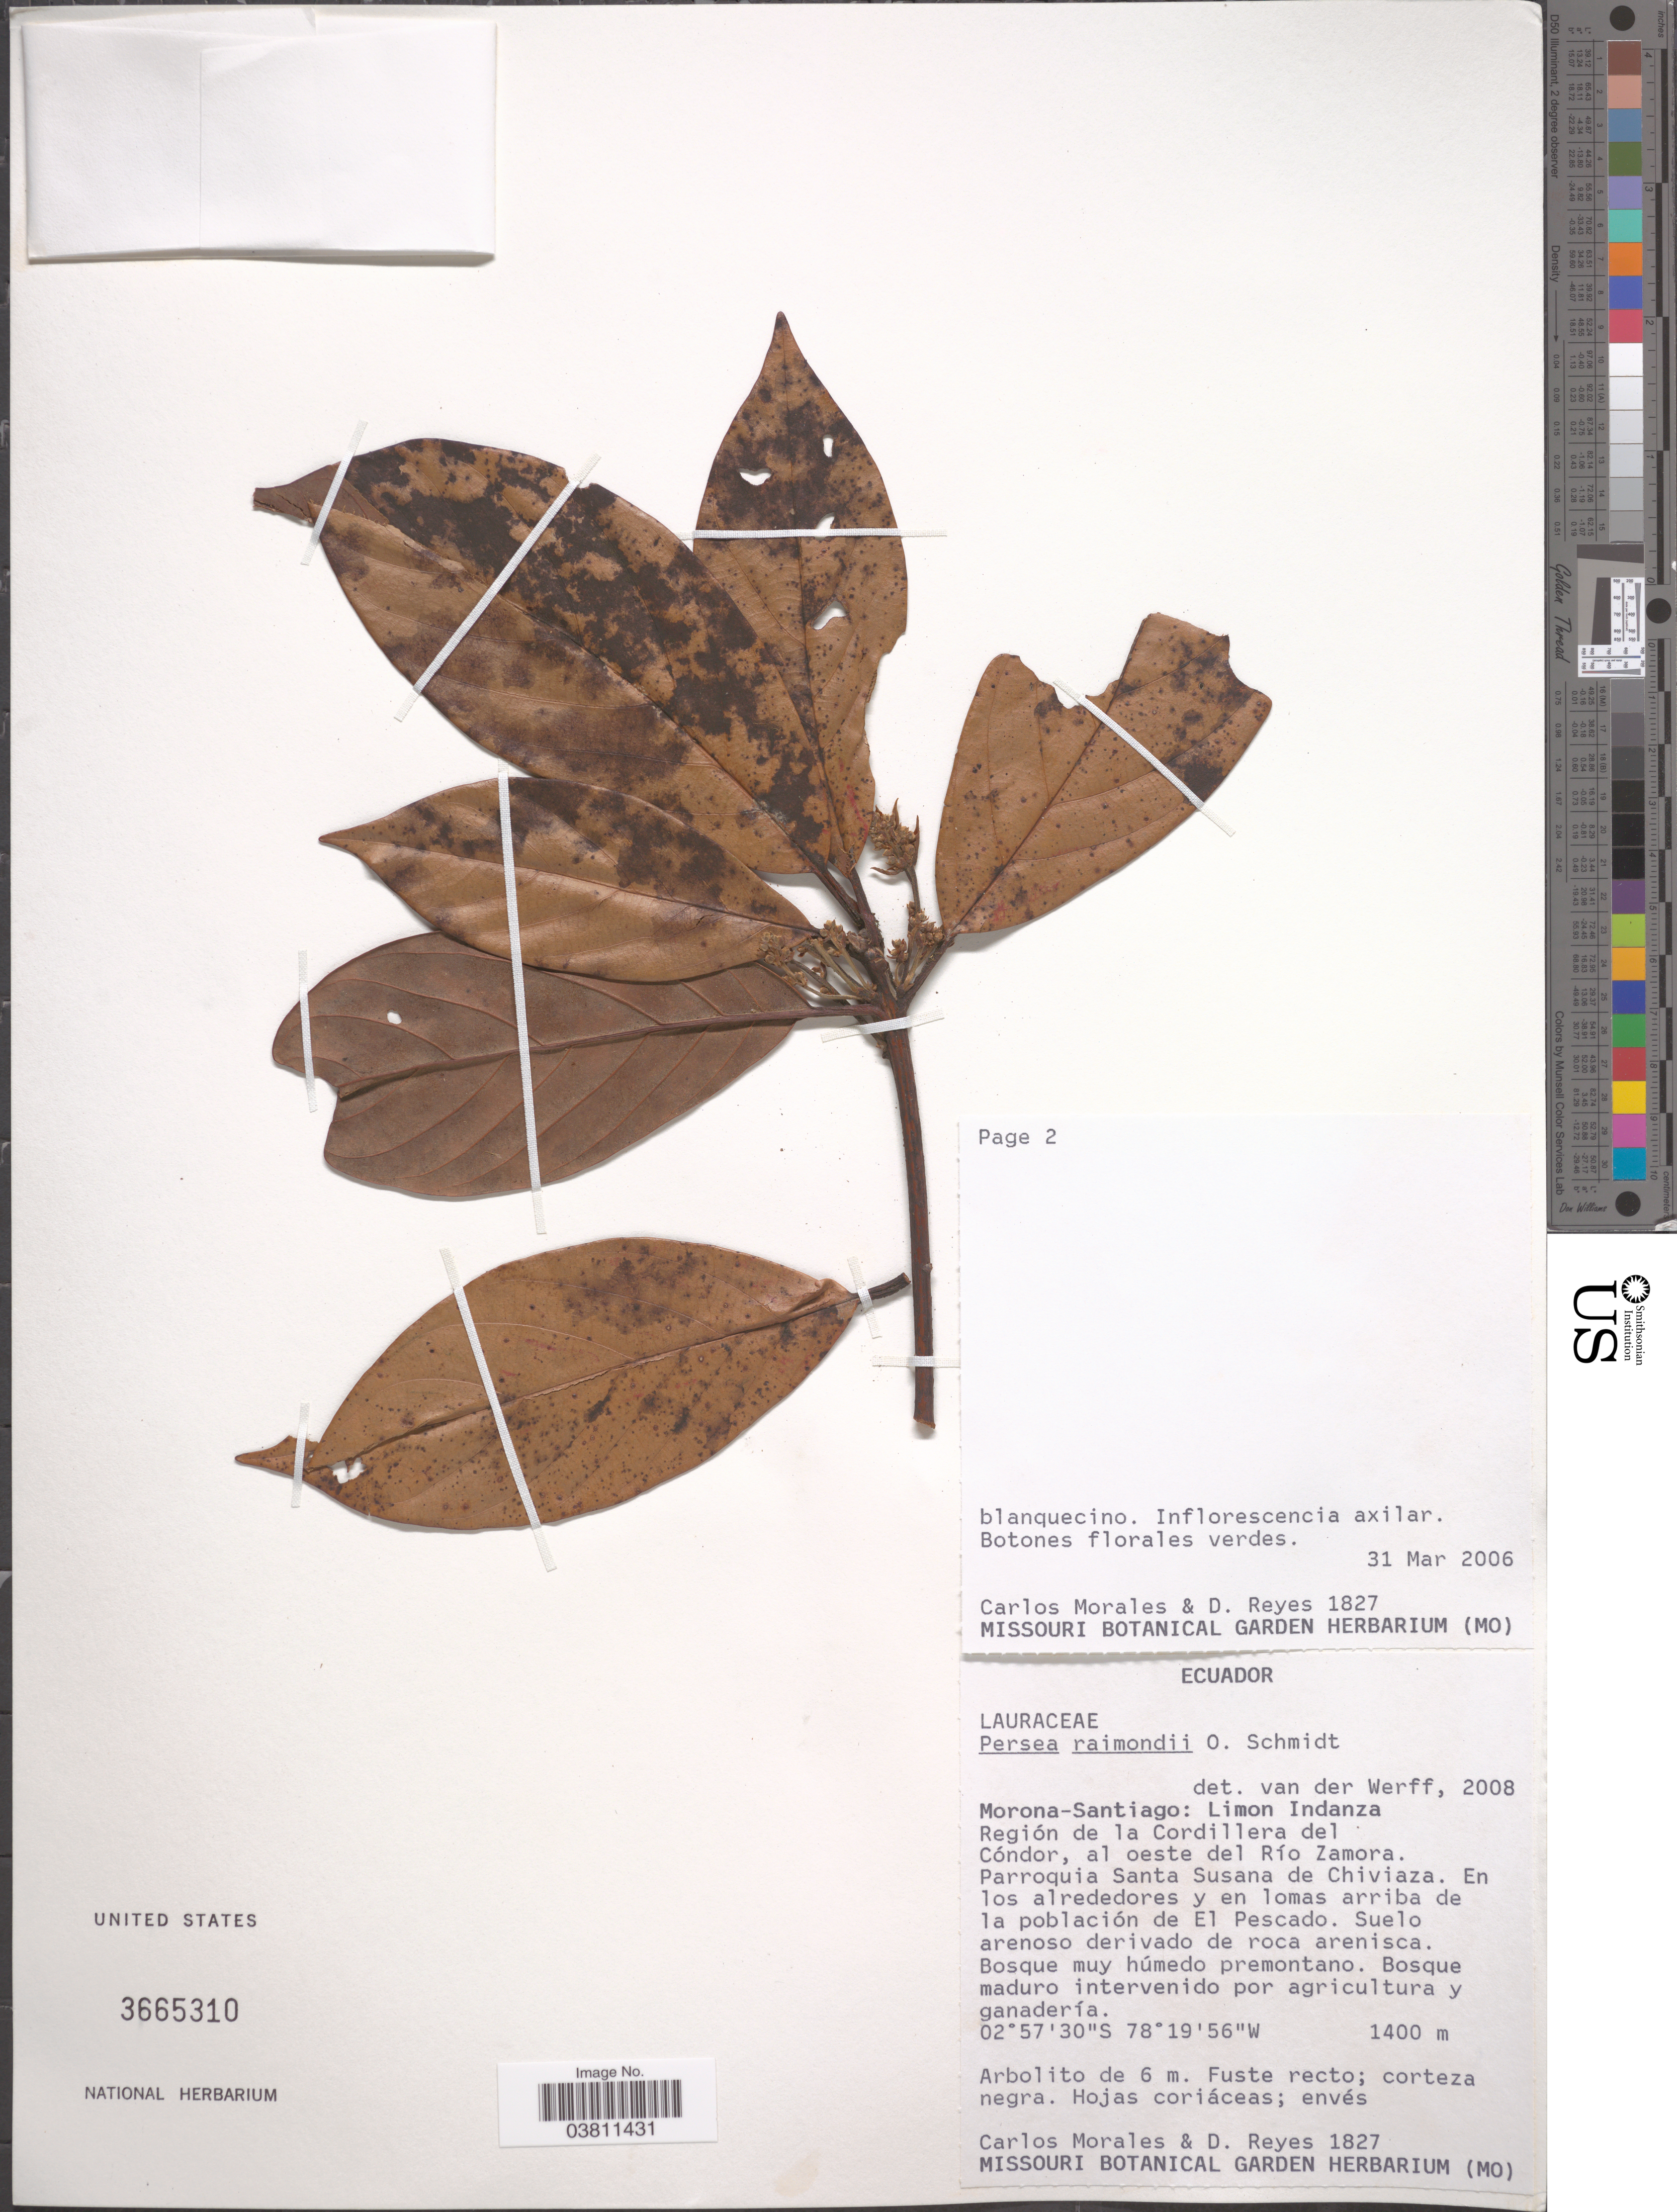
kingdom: Plantae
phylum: Tracheophyta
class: Magnoliopsida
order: Laurales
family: Lauraceae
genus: Persea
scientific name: Persea raimondii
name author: O.C. Schmidt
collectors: C. Morales & D. Reyes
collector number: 1827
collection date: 2006-03-31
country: Ecuador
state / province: Morona-Santiago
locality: Limon Indanza. Región de la Cordillera del Cóndor, al oeste del Río Zamora. Parroquia Santa Susana de Chiviaza. En los alrededores y en lomas arriba de la población de El Pescado.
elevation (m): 1400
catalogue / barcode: US 3665310